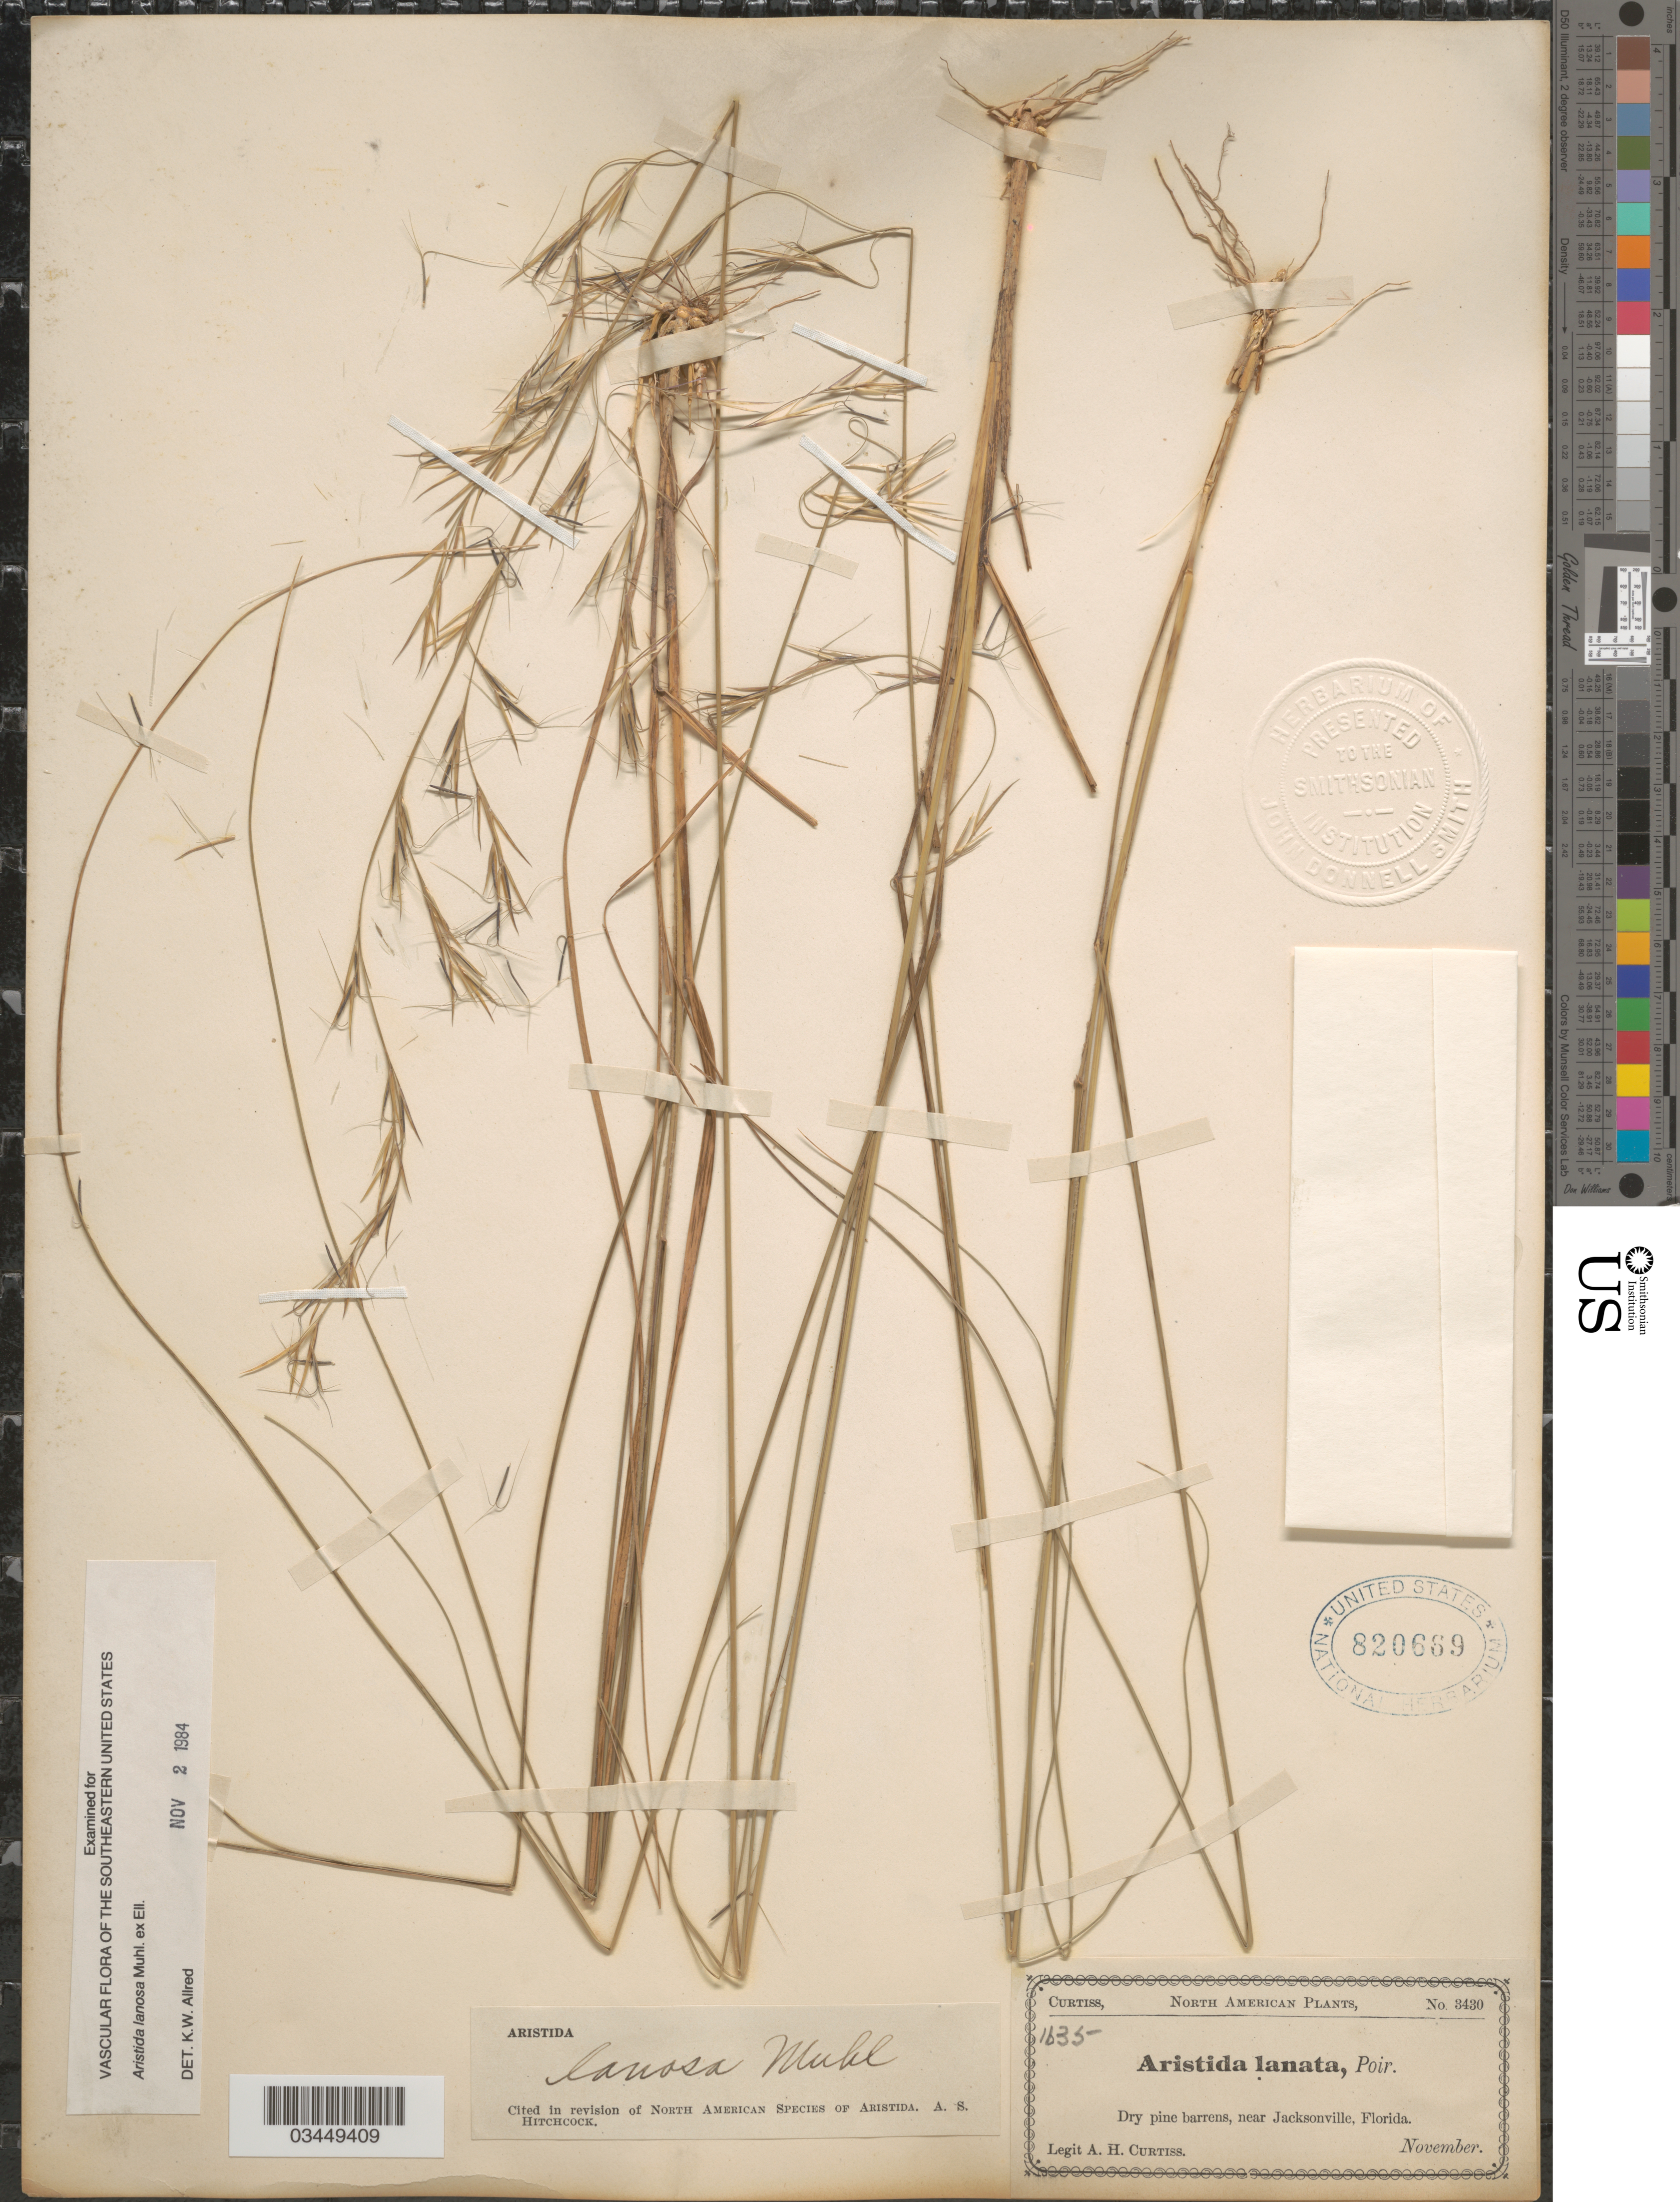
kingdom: Plantae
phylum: Tracheophyta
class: Liliopsida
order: Poales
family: Poaceae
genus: Aristida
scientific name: Aristida lanosa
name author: Muhl.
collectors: A. H. Curtiss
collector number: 3430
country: United States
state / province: Florida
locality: Dry pine barrens, near Jacksonville.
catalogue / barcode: US 820669